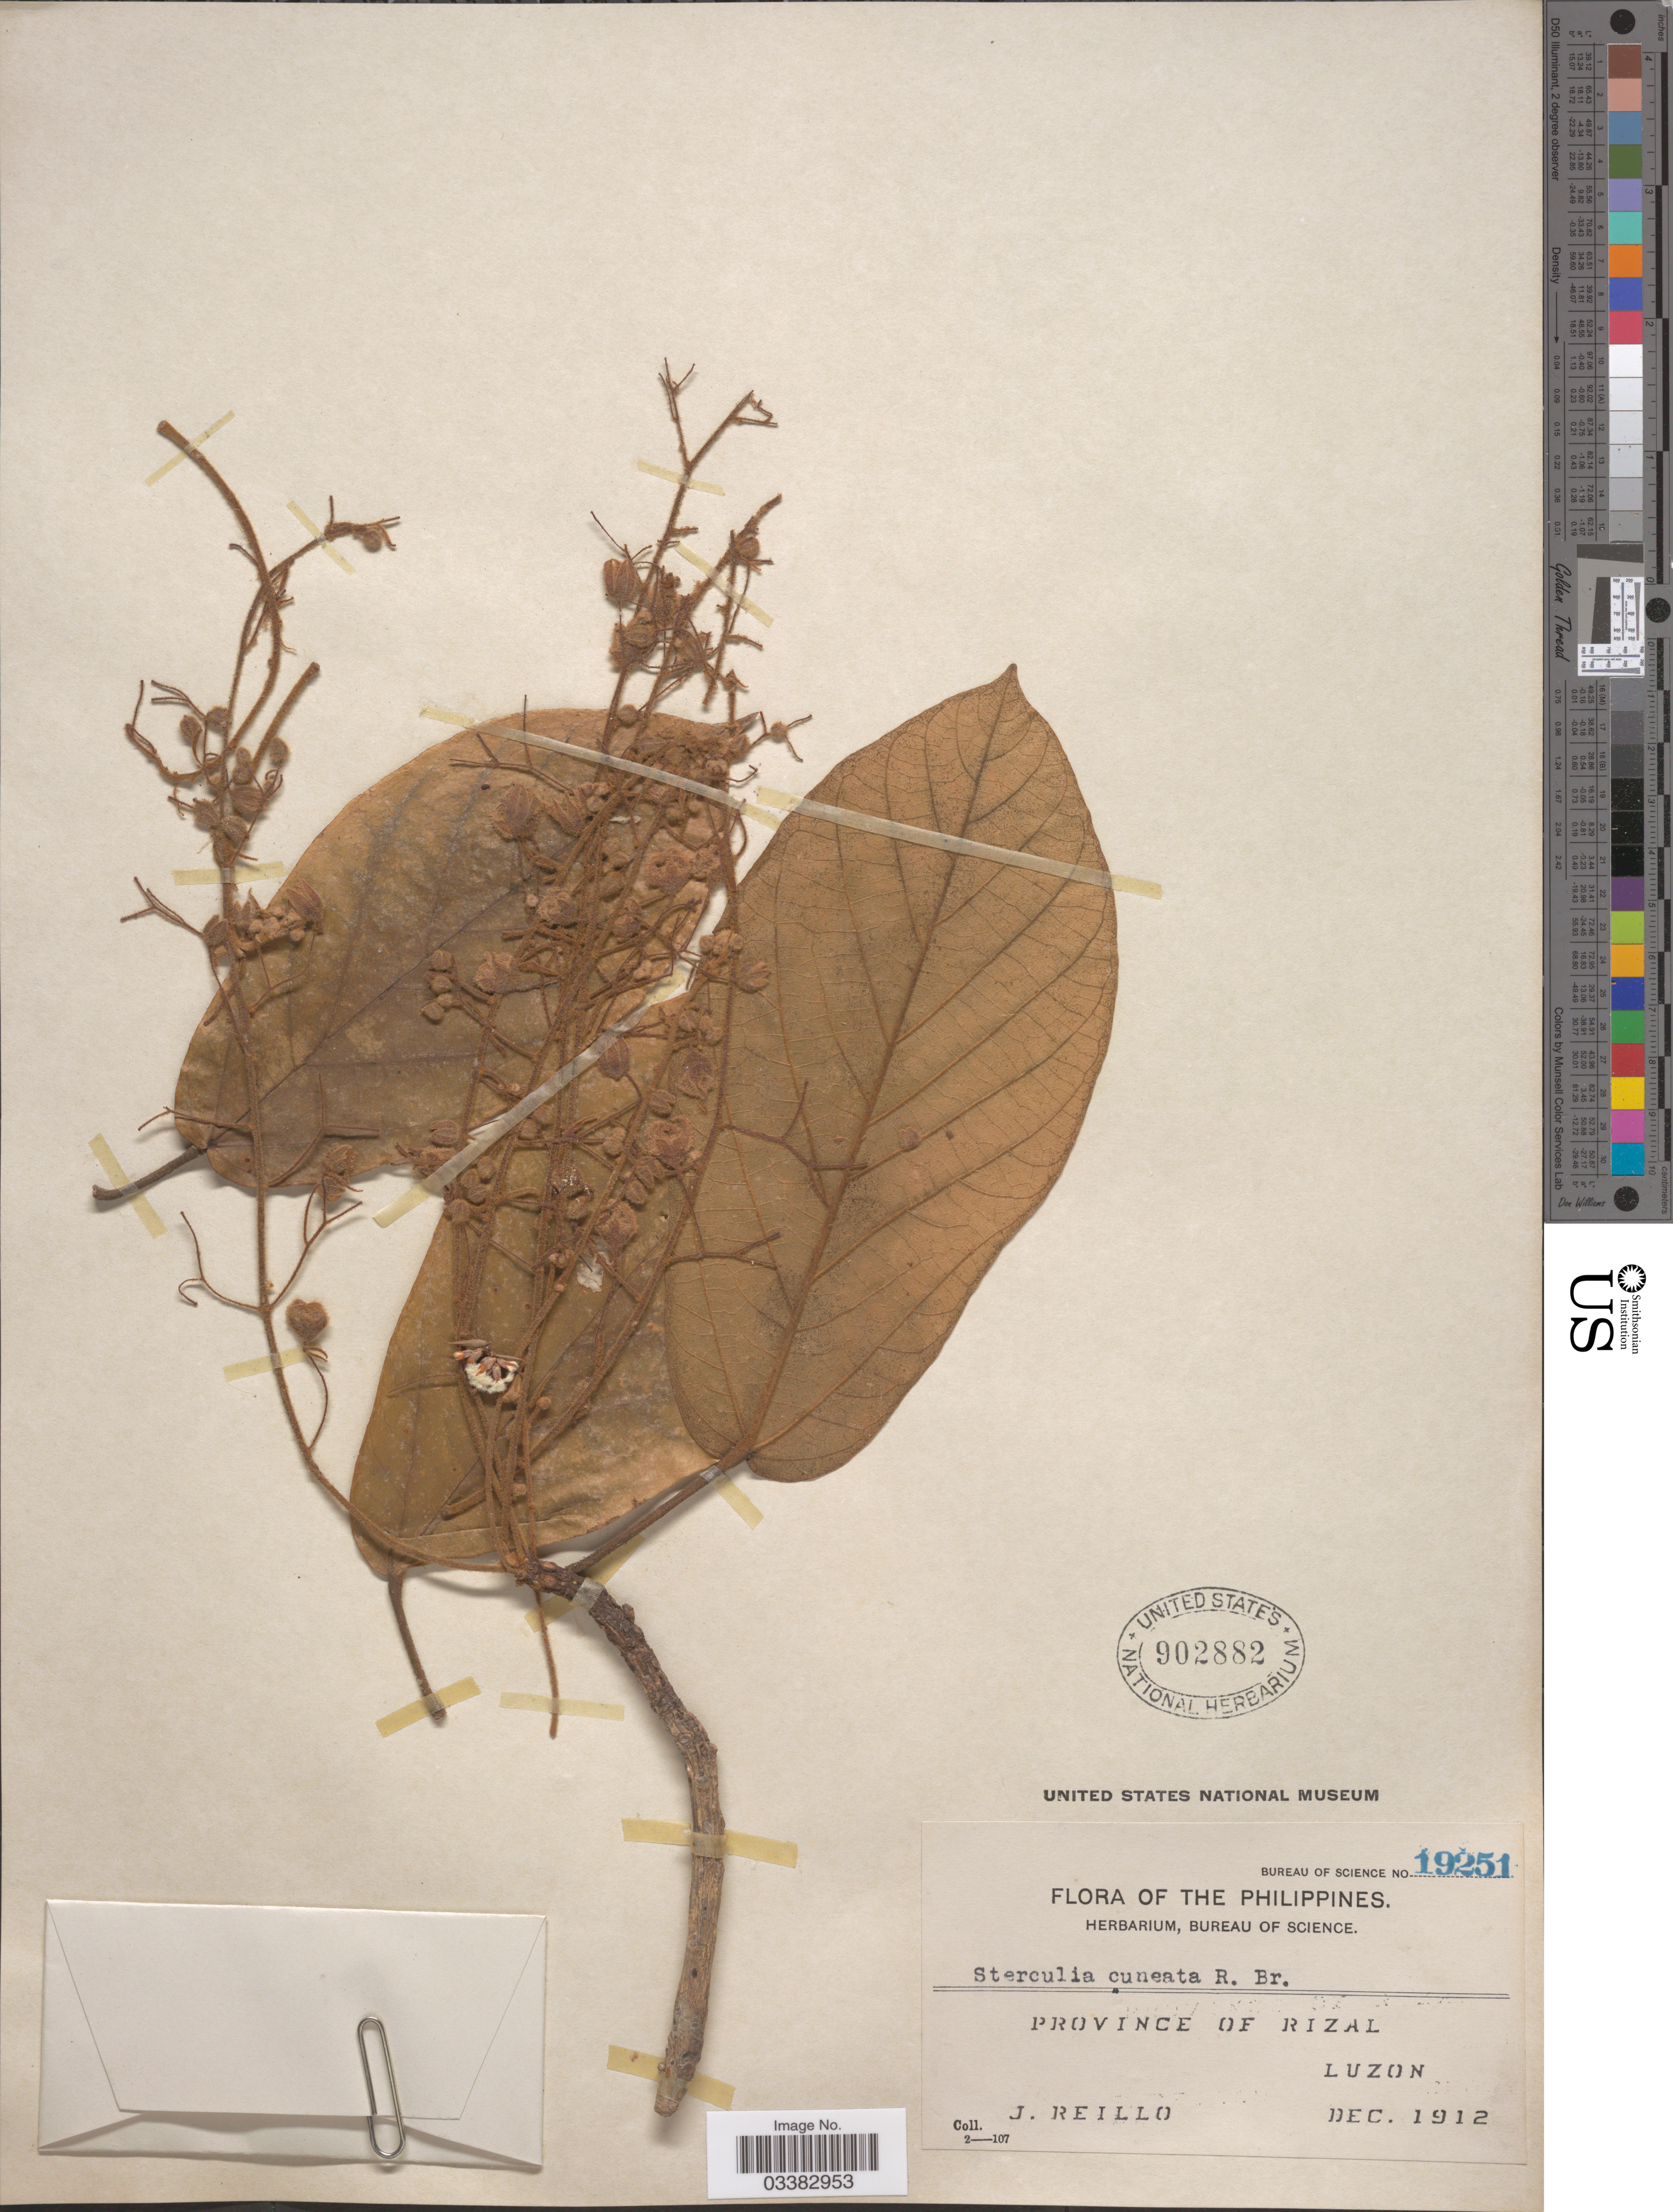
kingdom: Plantae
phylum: Tracheophyta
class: Magnoliopsida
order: Malvales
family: Malvaceae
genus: Sterculia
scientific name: Sterculia cuneata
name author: R. Br.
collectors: J. Reillo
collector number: Bureau of Science 19251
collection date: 1912-12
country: Philippines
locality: Province of Rizal, Luzon.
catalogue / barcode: US 902882